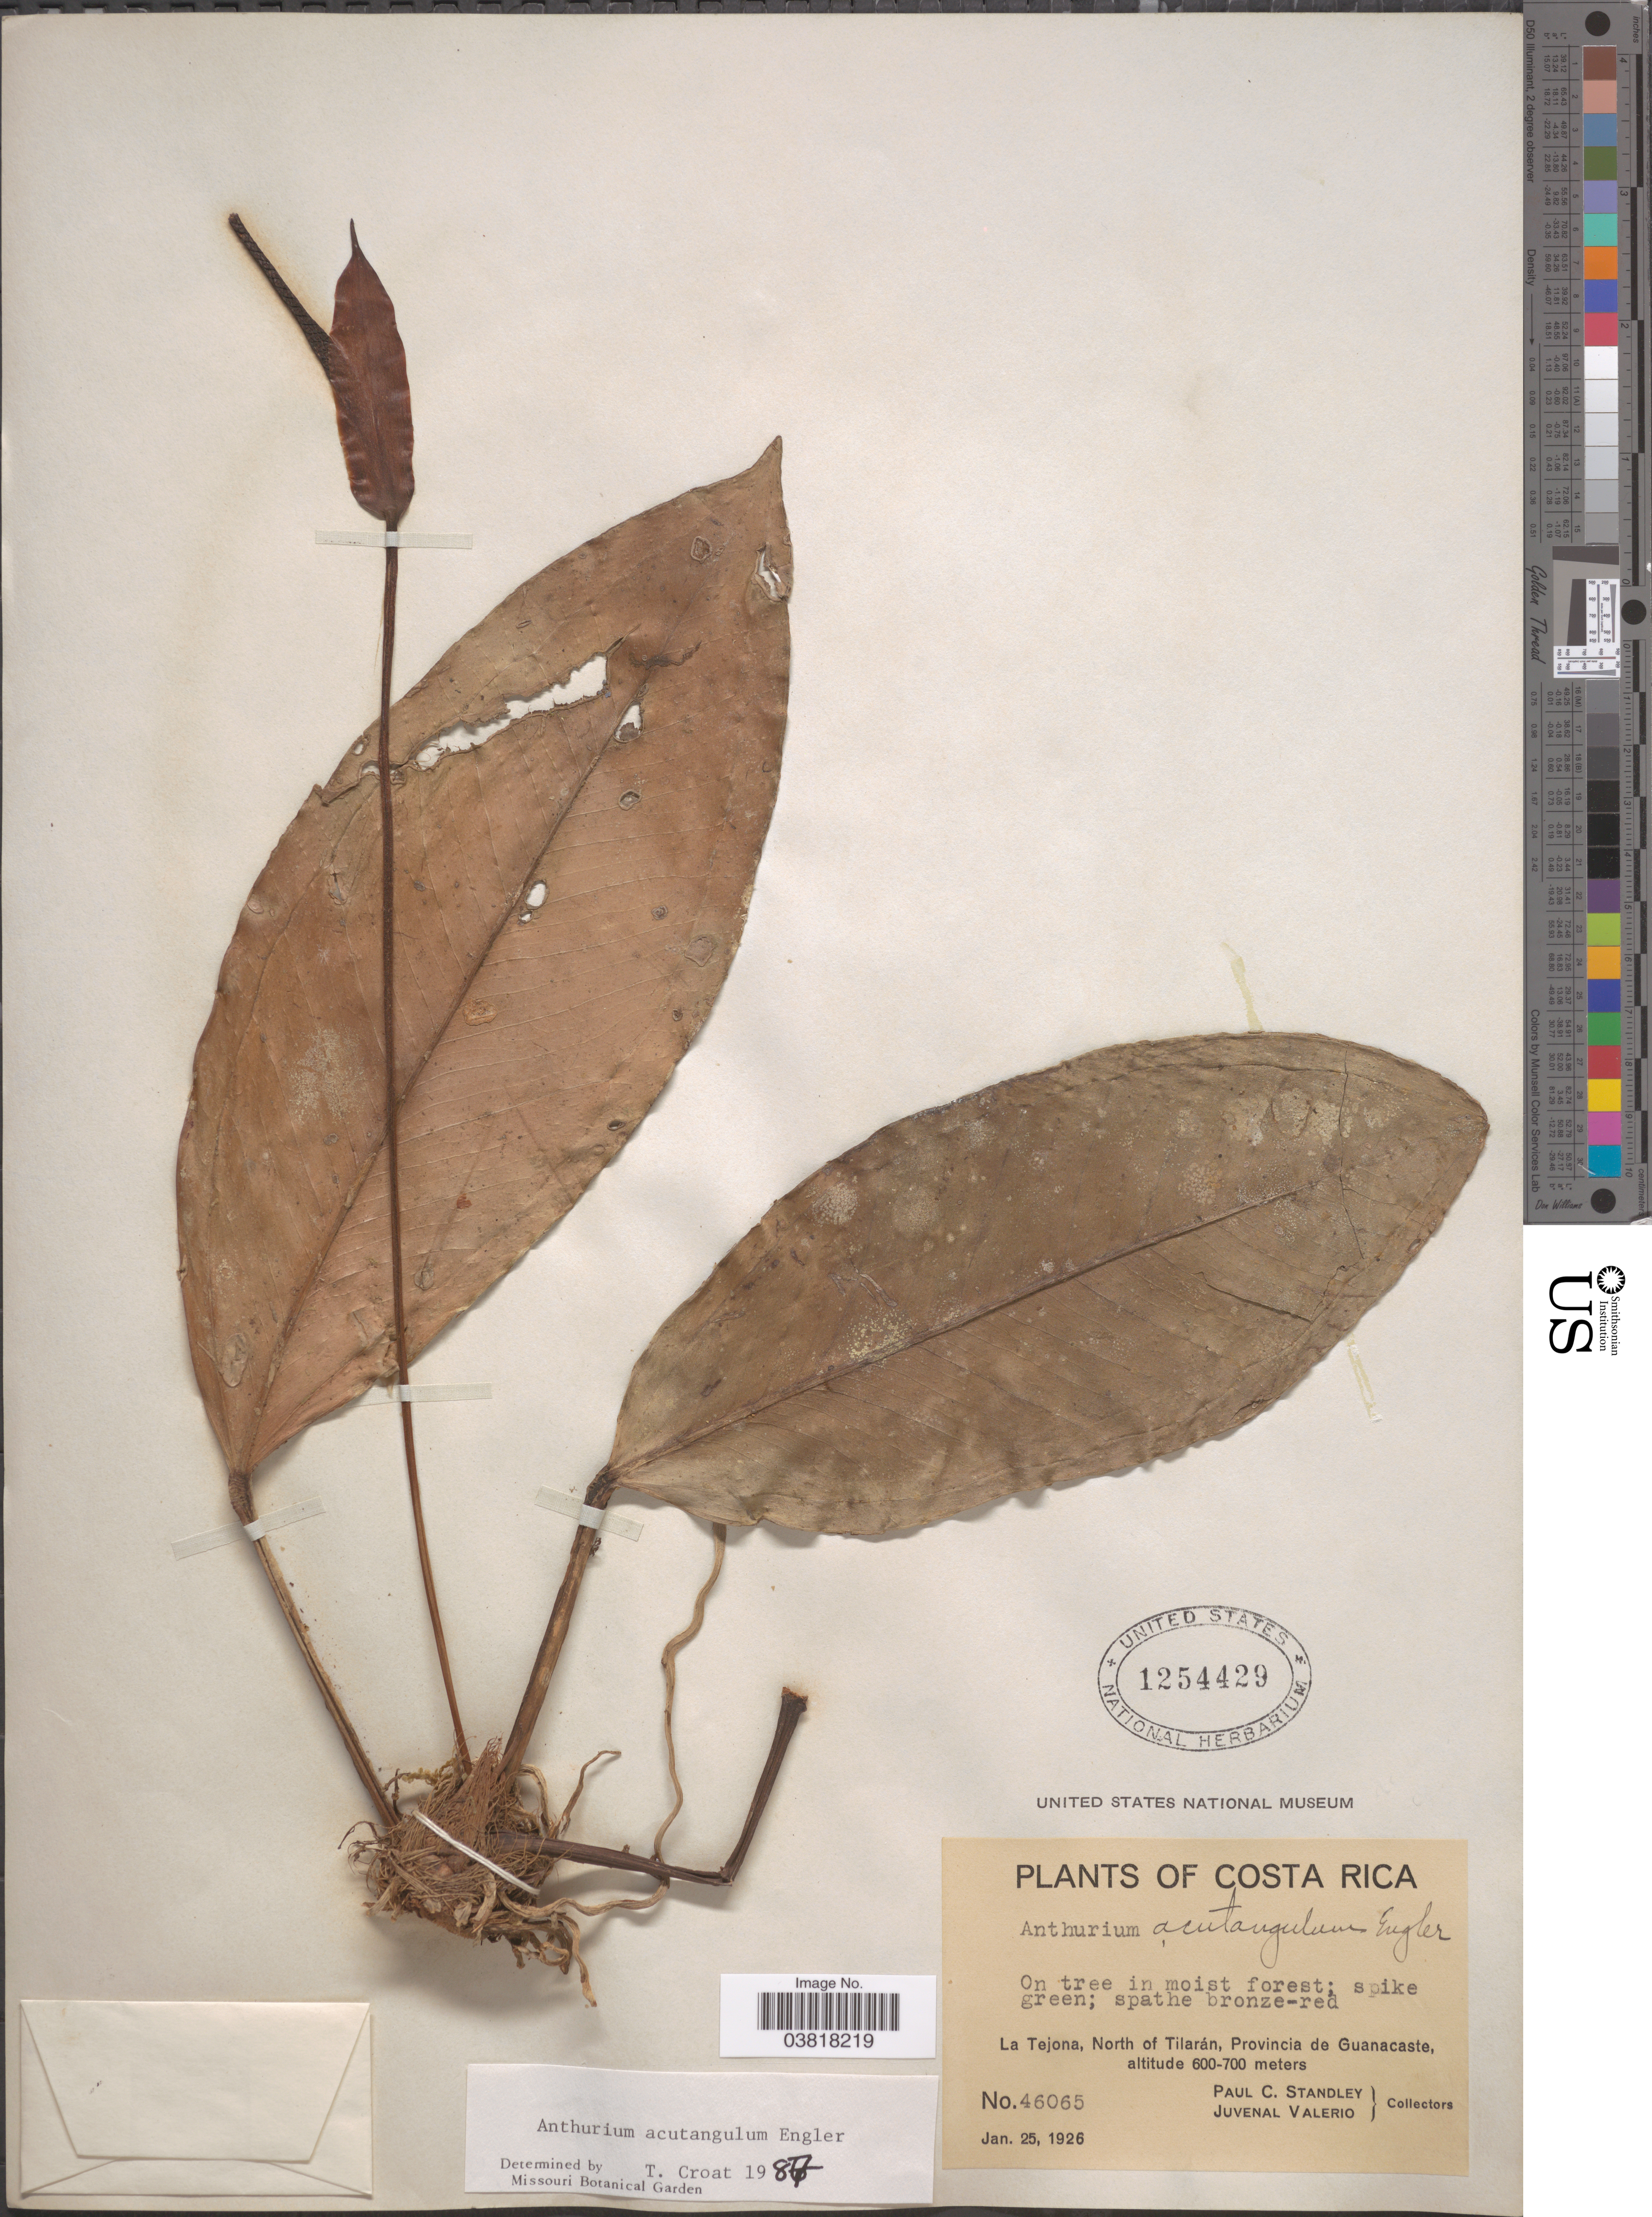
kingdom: Plantae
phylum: Tracheophyta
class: Liliopsida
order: Alismatales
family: Araceae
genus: Anthurium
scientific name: Anthurium acutangulum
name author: Engl.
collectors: P. C. Standley & J. Valerio R.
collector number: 46065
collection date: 1926-01-25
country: Costa Rica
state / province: Guanacaste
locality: La Tejona, North of Tilarán.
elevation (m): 600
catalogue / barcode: US 1254429